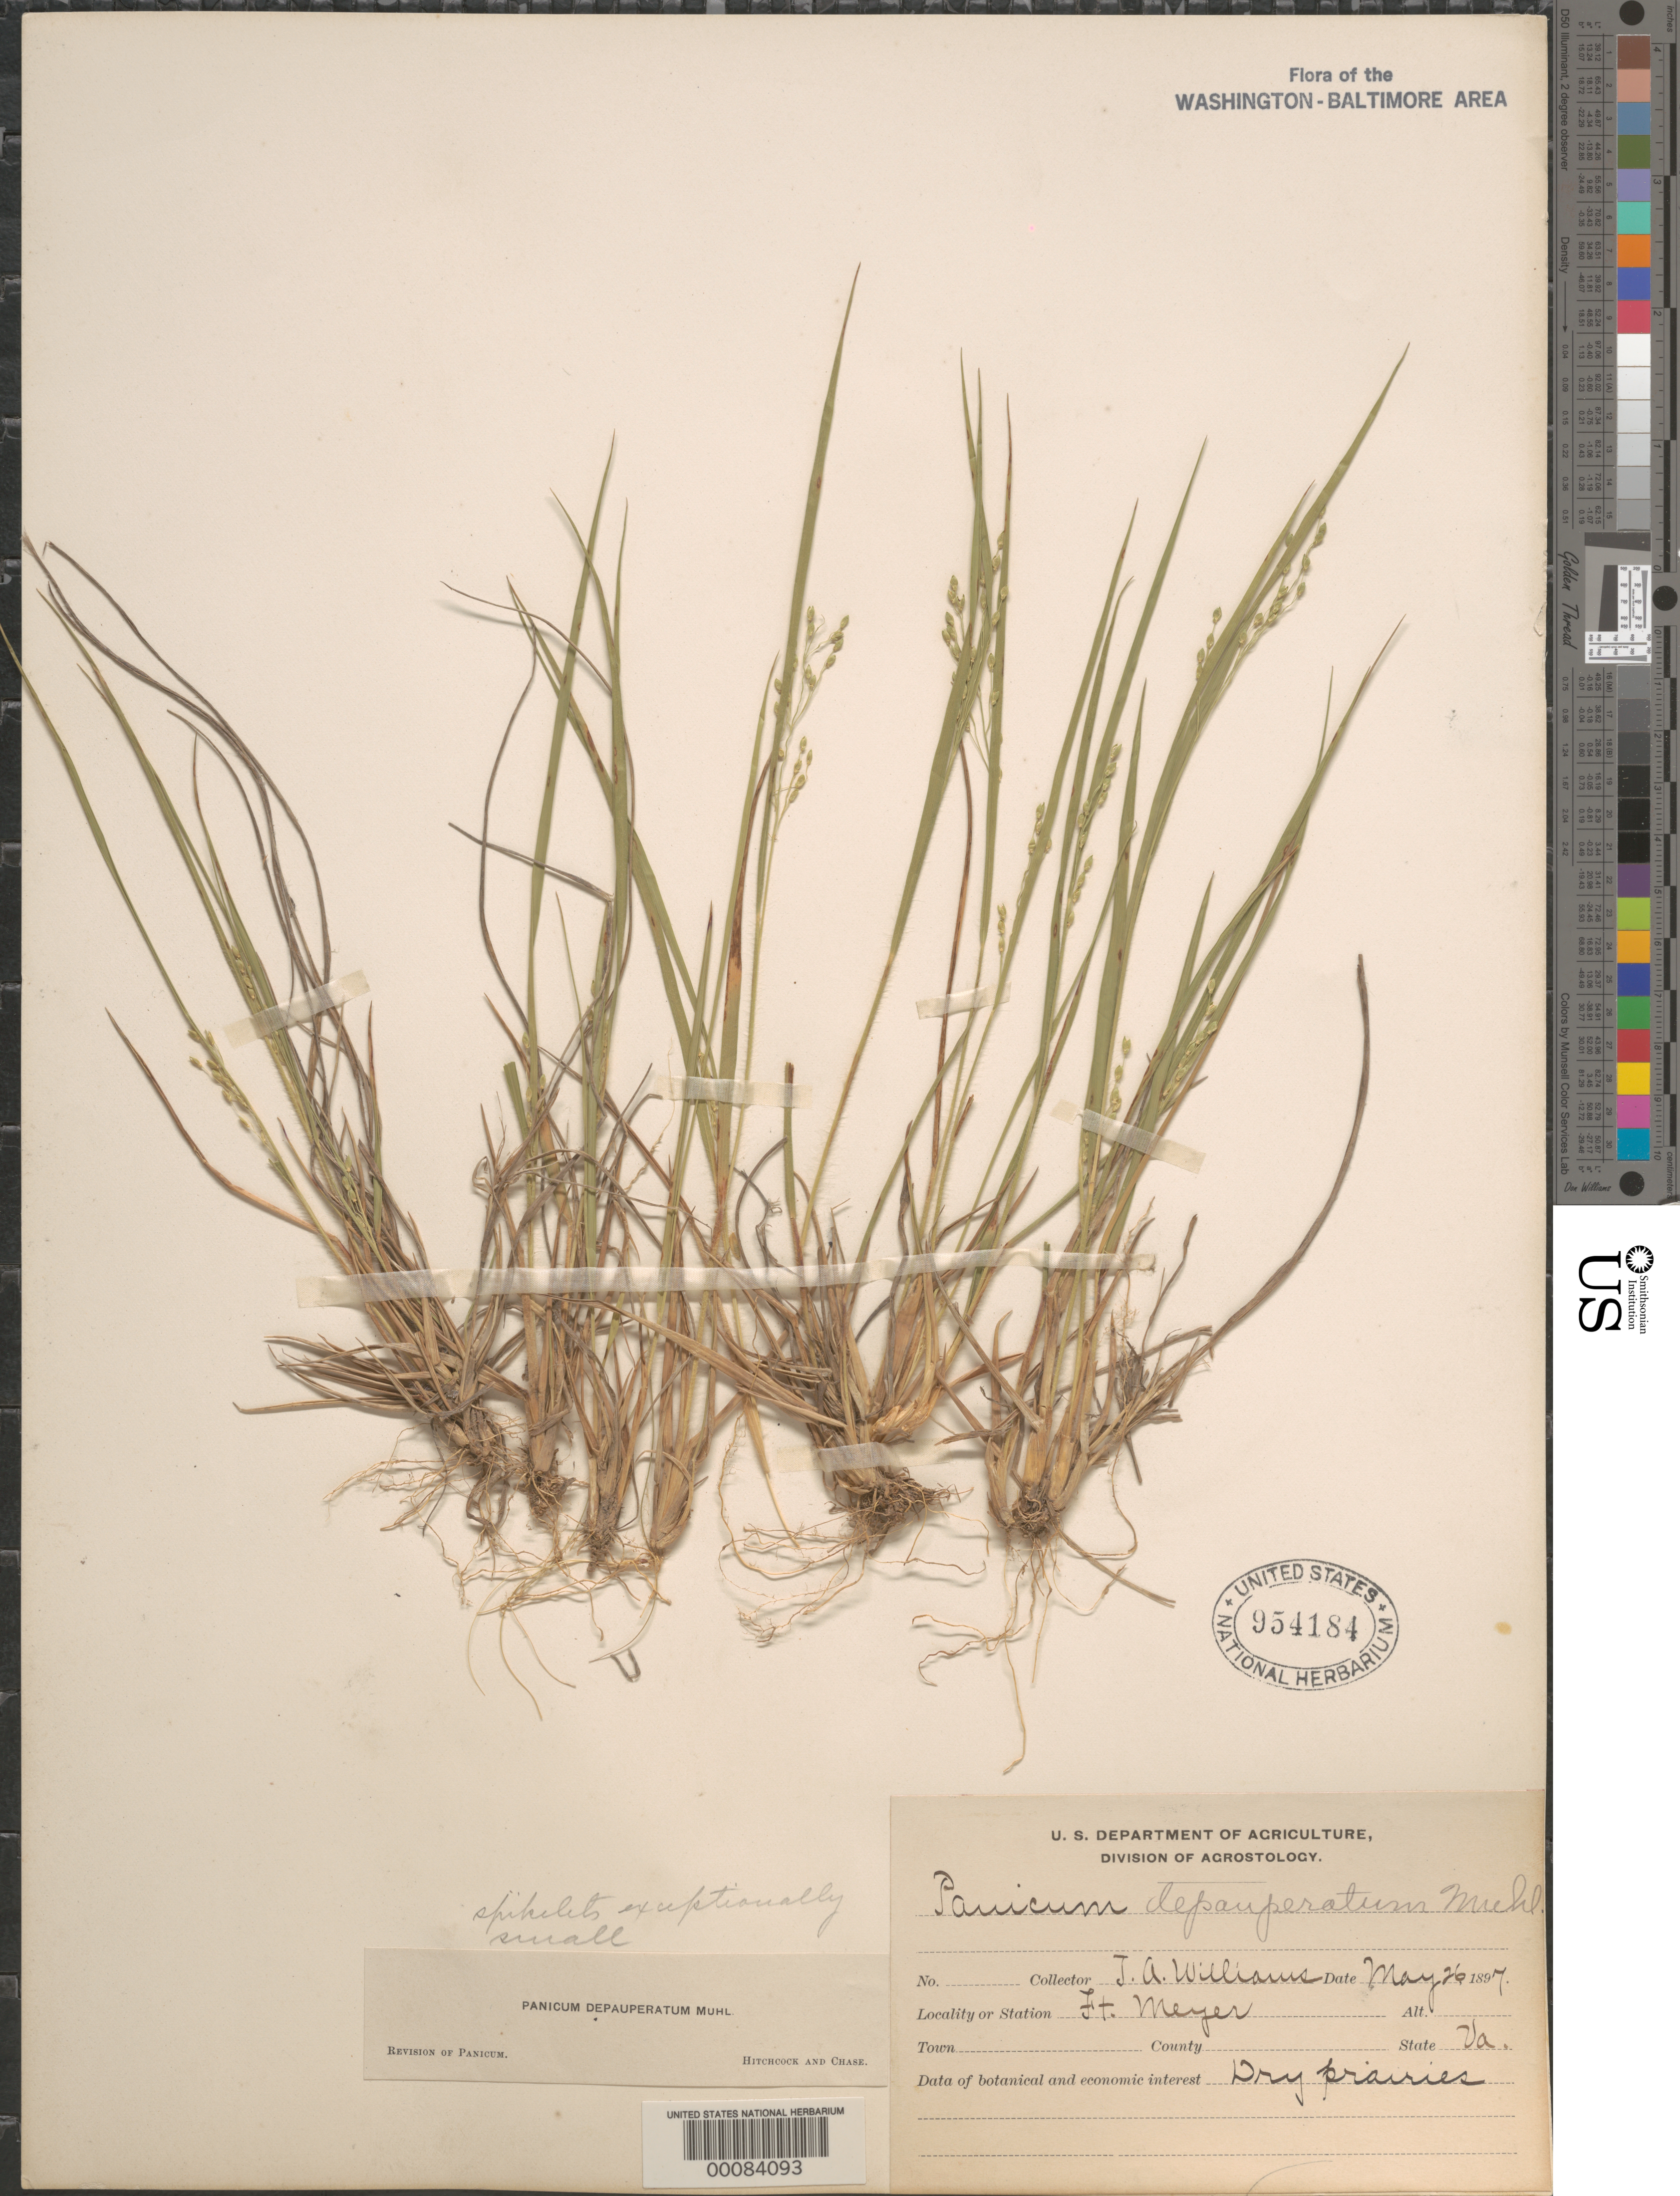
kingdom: Plantae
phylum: Tracheophyta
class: Liliopsida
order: Poales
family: Poaceae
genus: Dichanthelium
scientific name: Dichanthelium depauperatum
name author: (Muhl.) Gould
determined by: Hitchcock, A. S.; Chase, [M.] A.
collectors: J. A. Williams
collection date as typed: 26 May 1897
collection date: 1897-05-26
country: United States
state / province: Virginia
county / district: Arlington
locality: Fort Meyer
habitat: Dry prairies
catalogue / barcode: US 954184